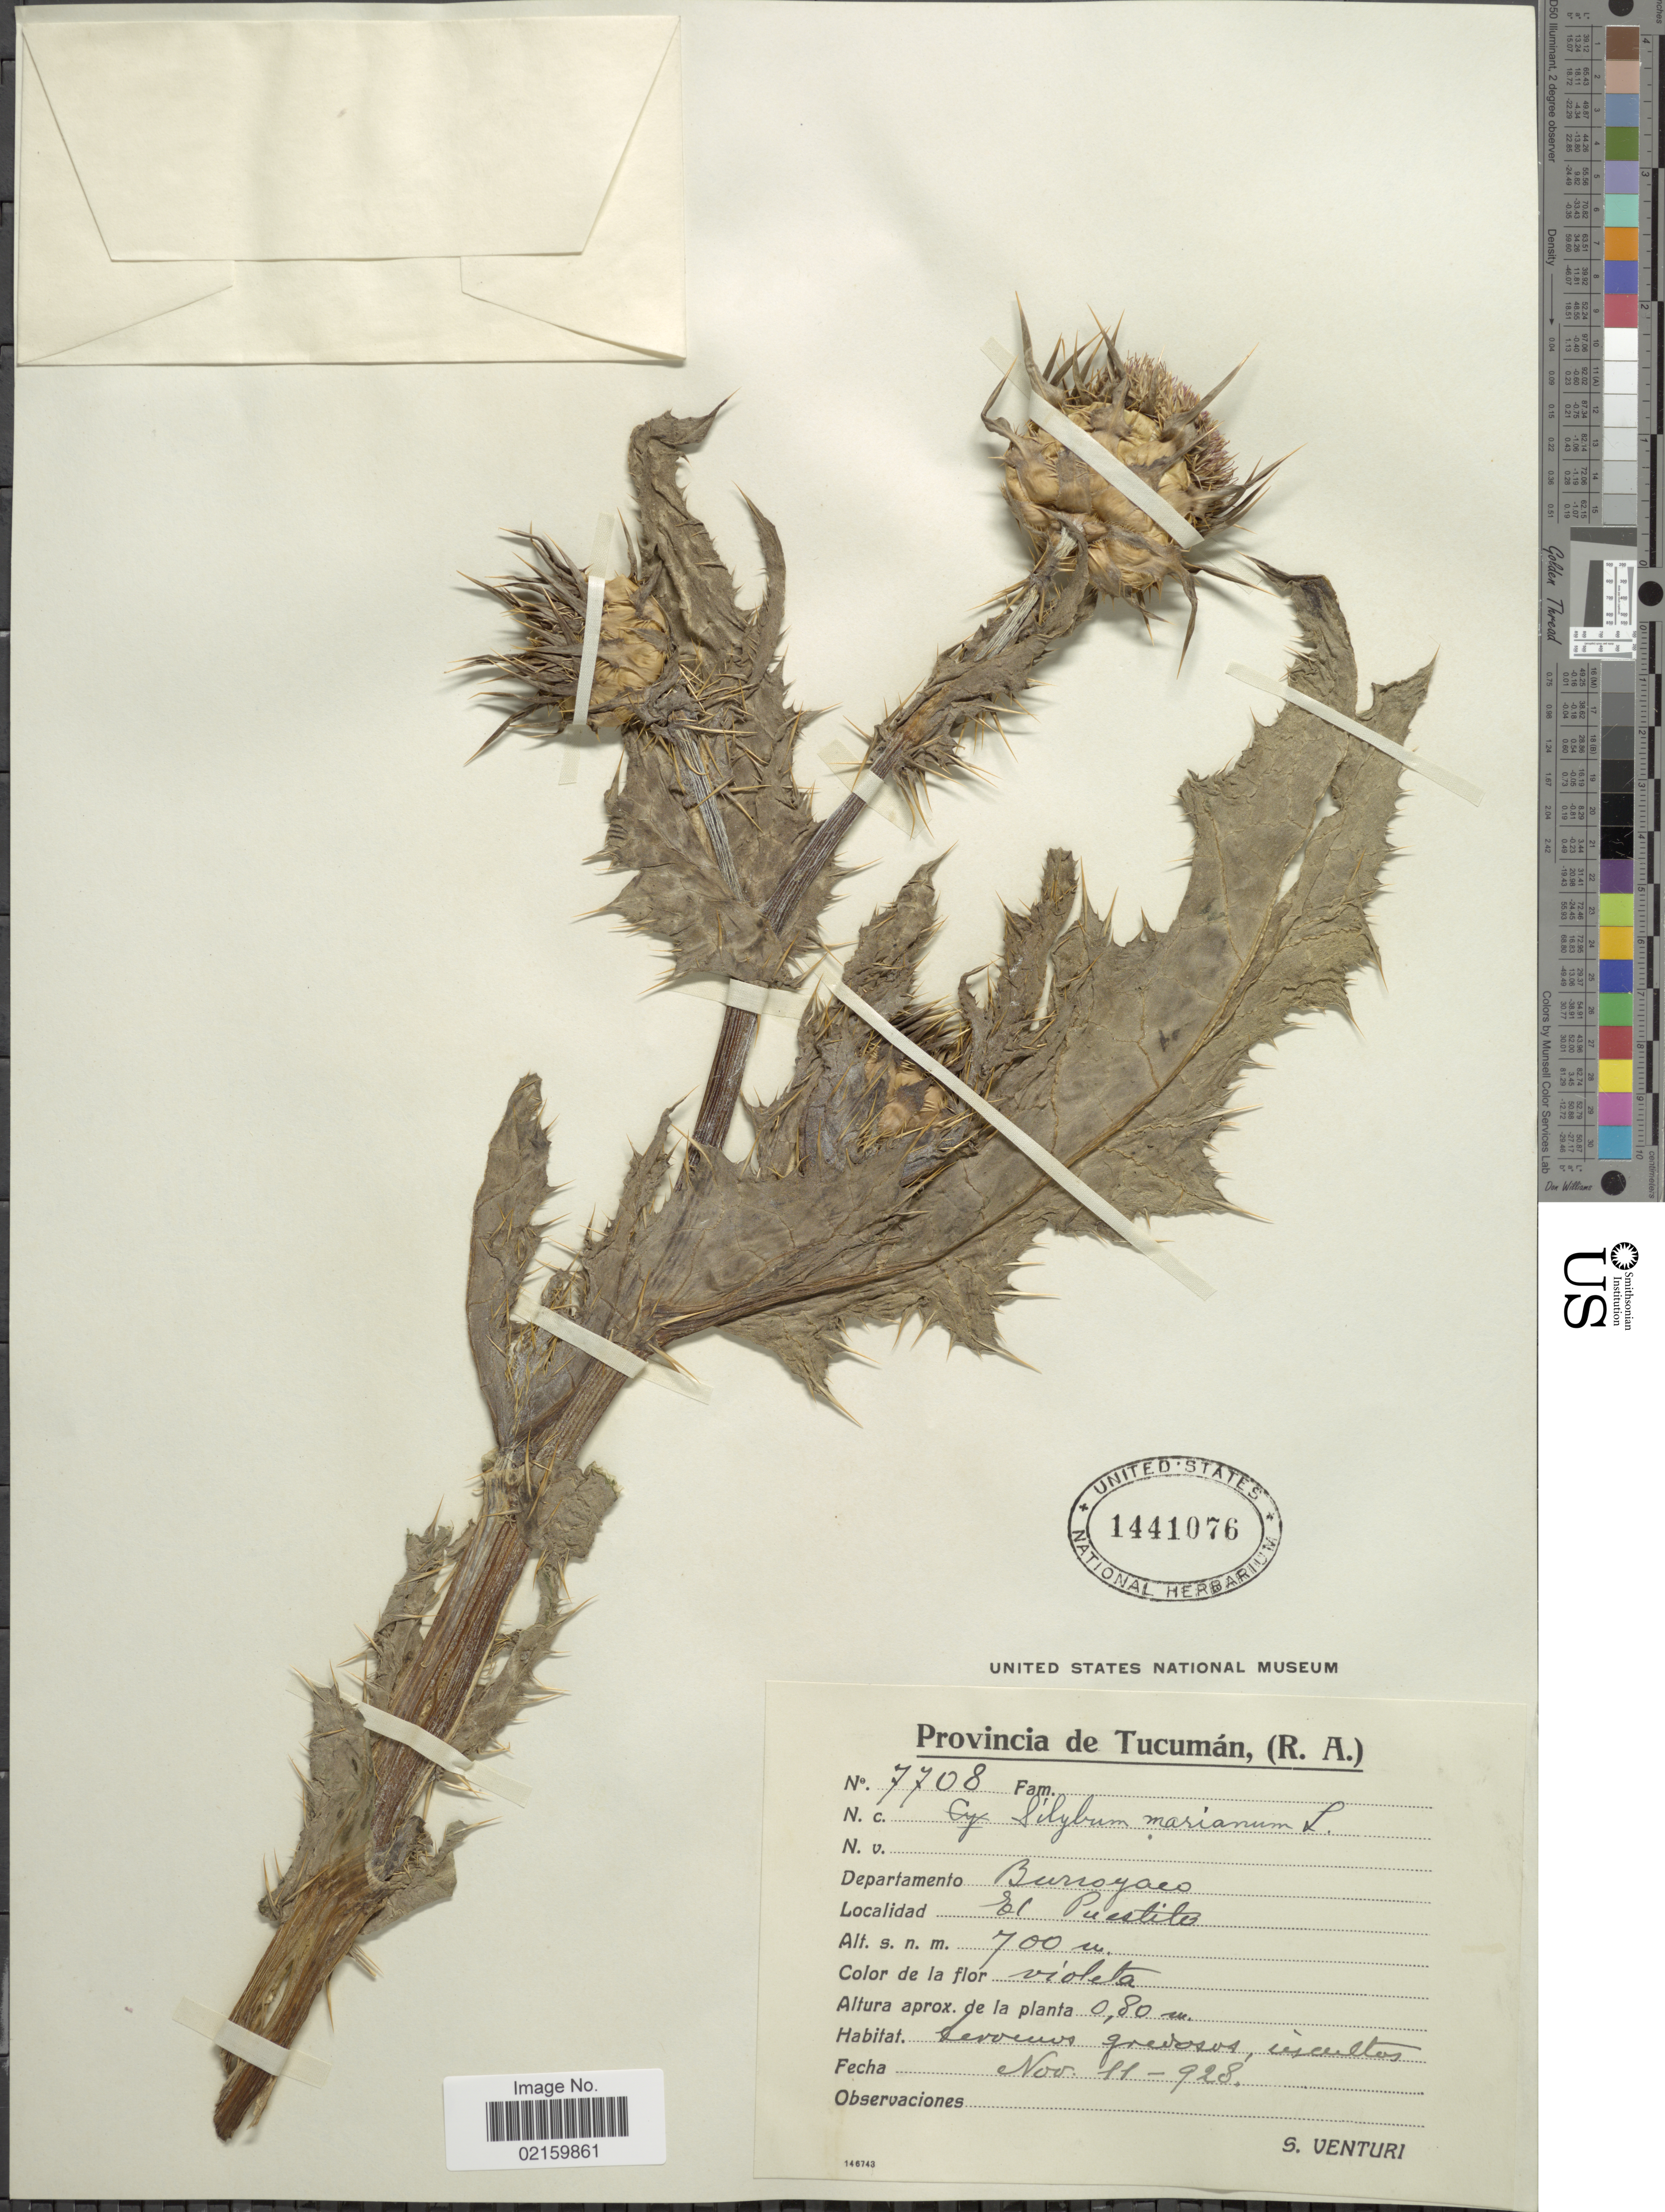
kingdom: Plantae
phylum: Tracheophyta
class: Magnoliopsida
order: Asterales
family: Asteraceae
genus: Silybum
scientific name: Silybum marianum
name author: (L.) Gaertn.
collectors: S. Venturi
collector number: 7708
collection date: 1928-11-11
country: Argentina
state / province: Tucuman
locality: Province of Tucuman, (R. A.) Departamento Burruyaco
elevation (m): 700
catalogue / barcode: US 1441076